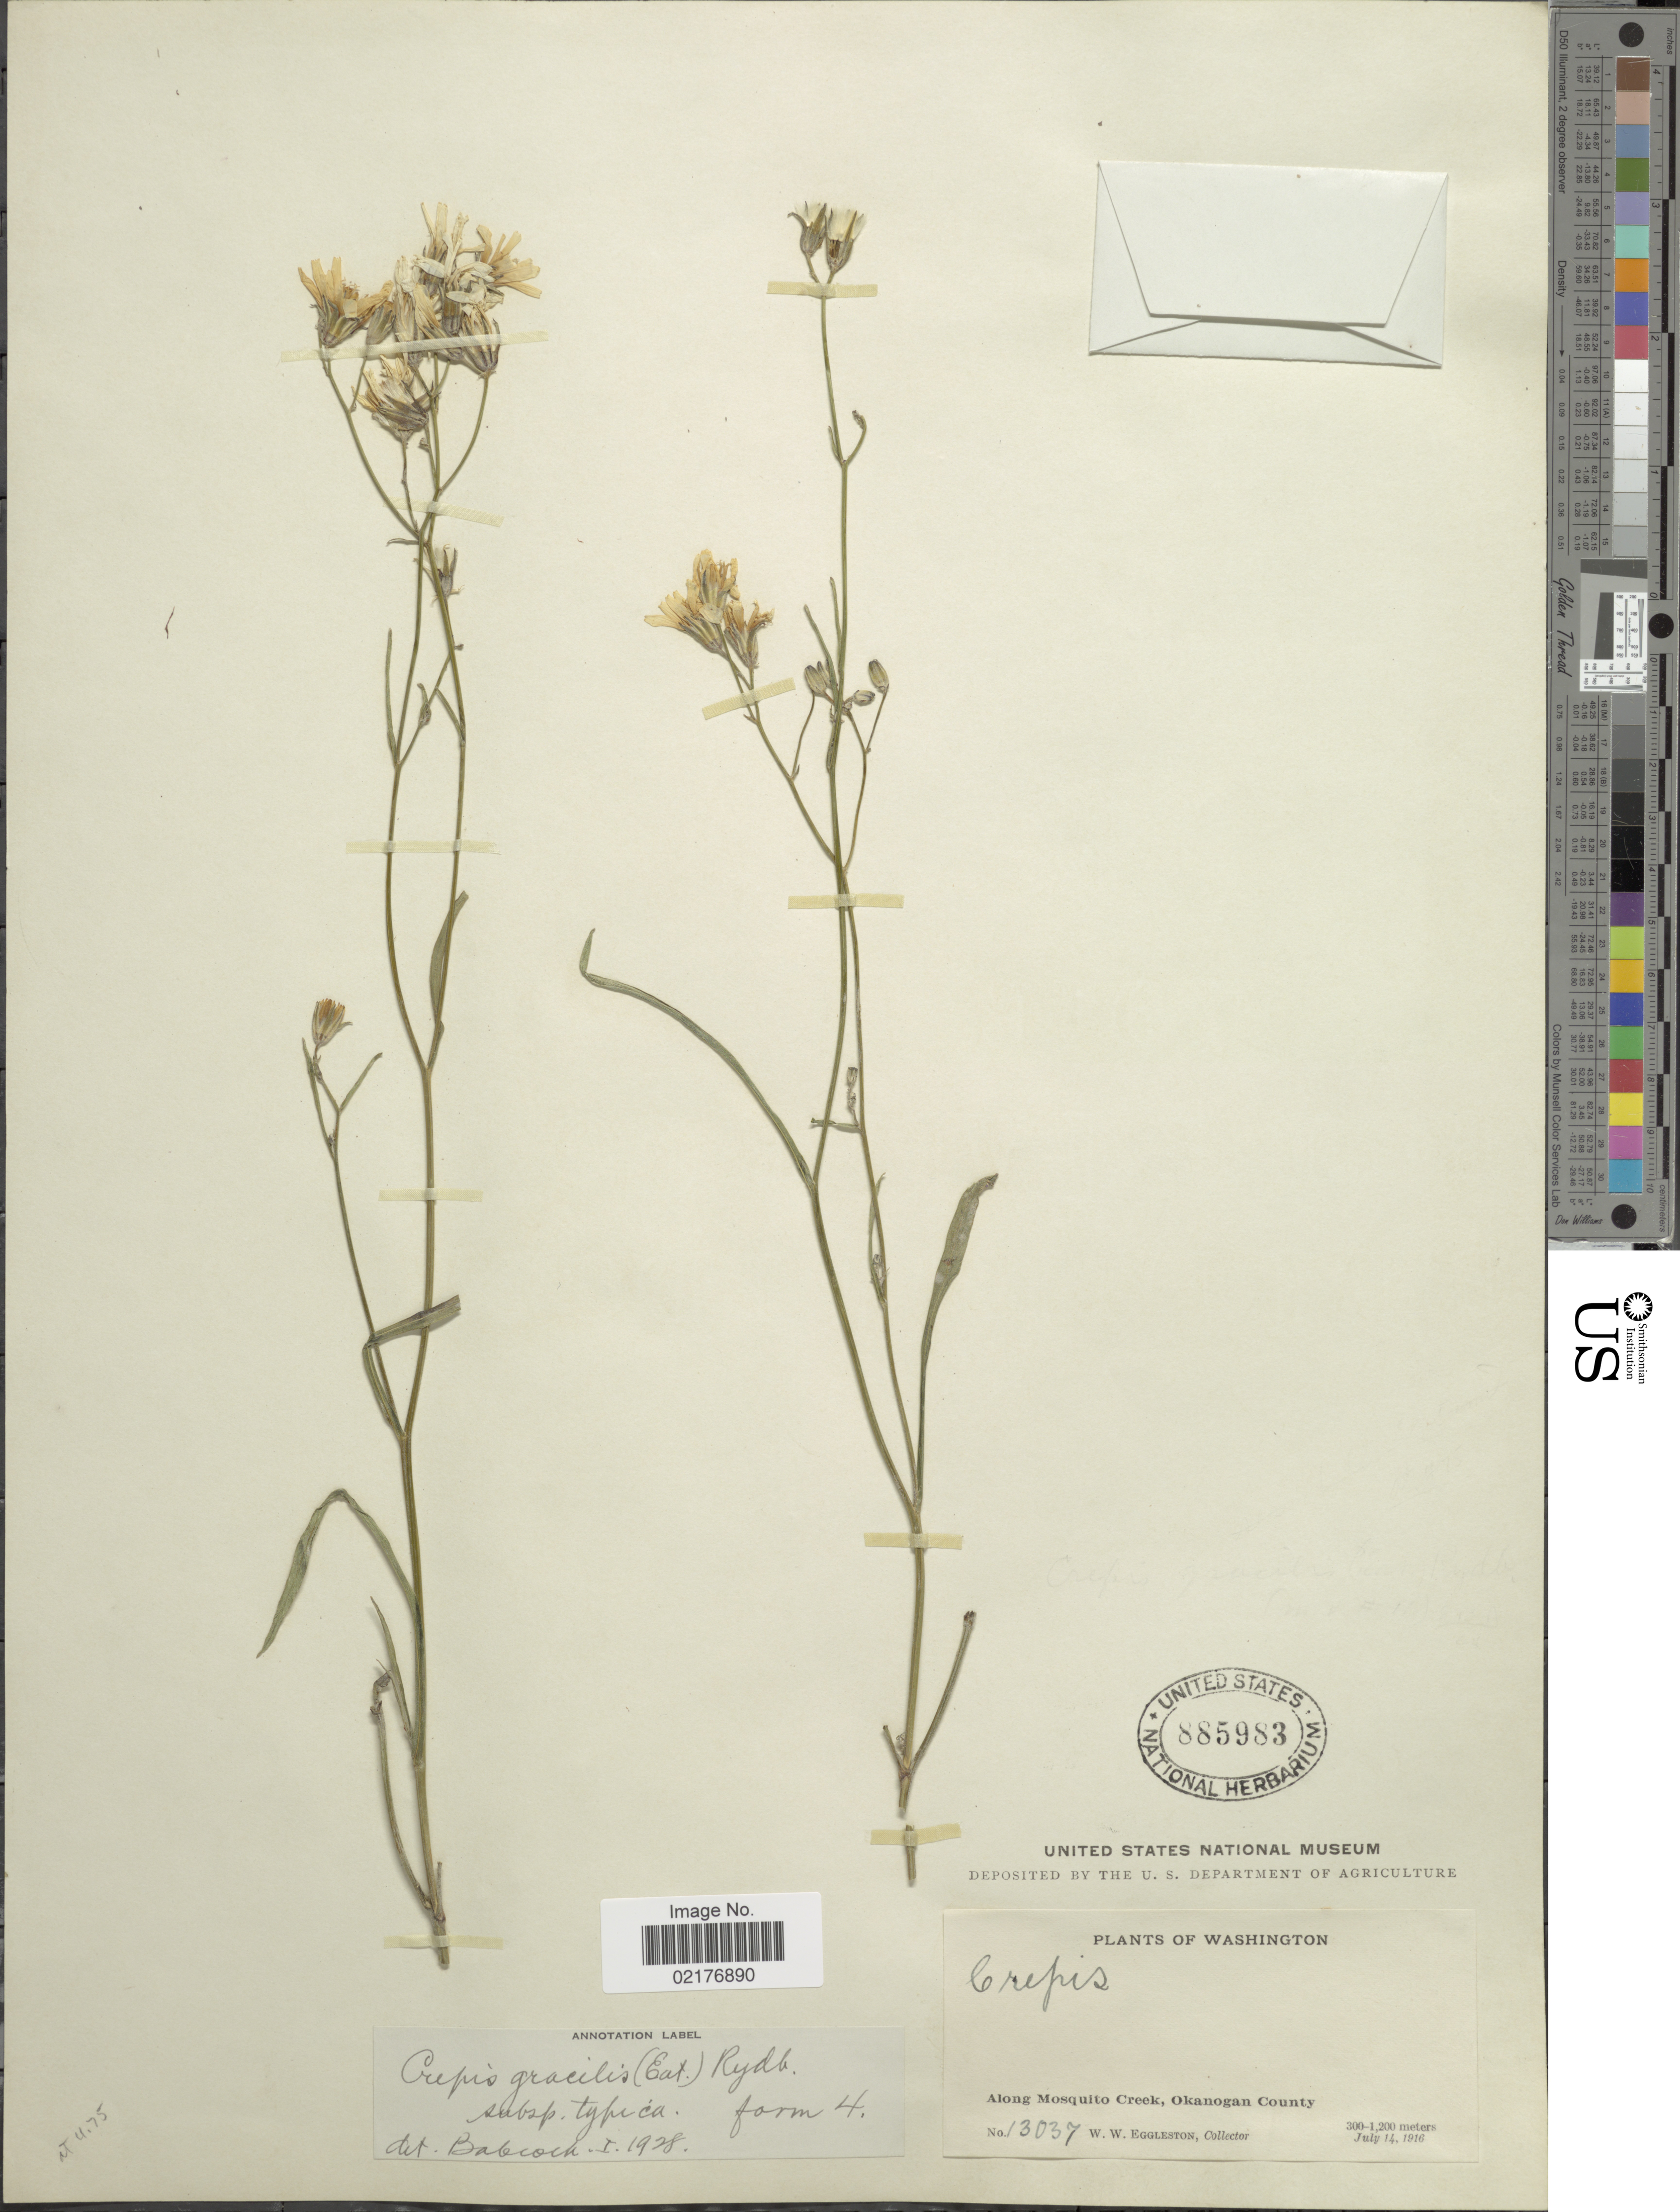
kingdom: Plantae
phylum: Tracheophyta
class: Magnoliopsida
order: Asterales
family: Asteraceae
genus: Crepis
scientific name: Crepis atribarba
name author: A. Heller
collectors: W. W. Eggleston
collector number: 13037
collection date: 1916-07-14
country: United States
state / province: Washington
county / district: Okanogan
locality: Along Mosquito Creek, Okanogan County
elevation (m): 300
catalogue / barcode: US 885983